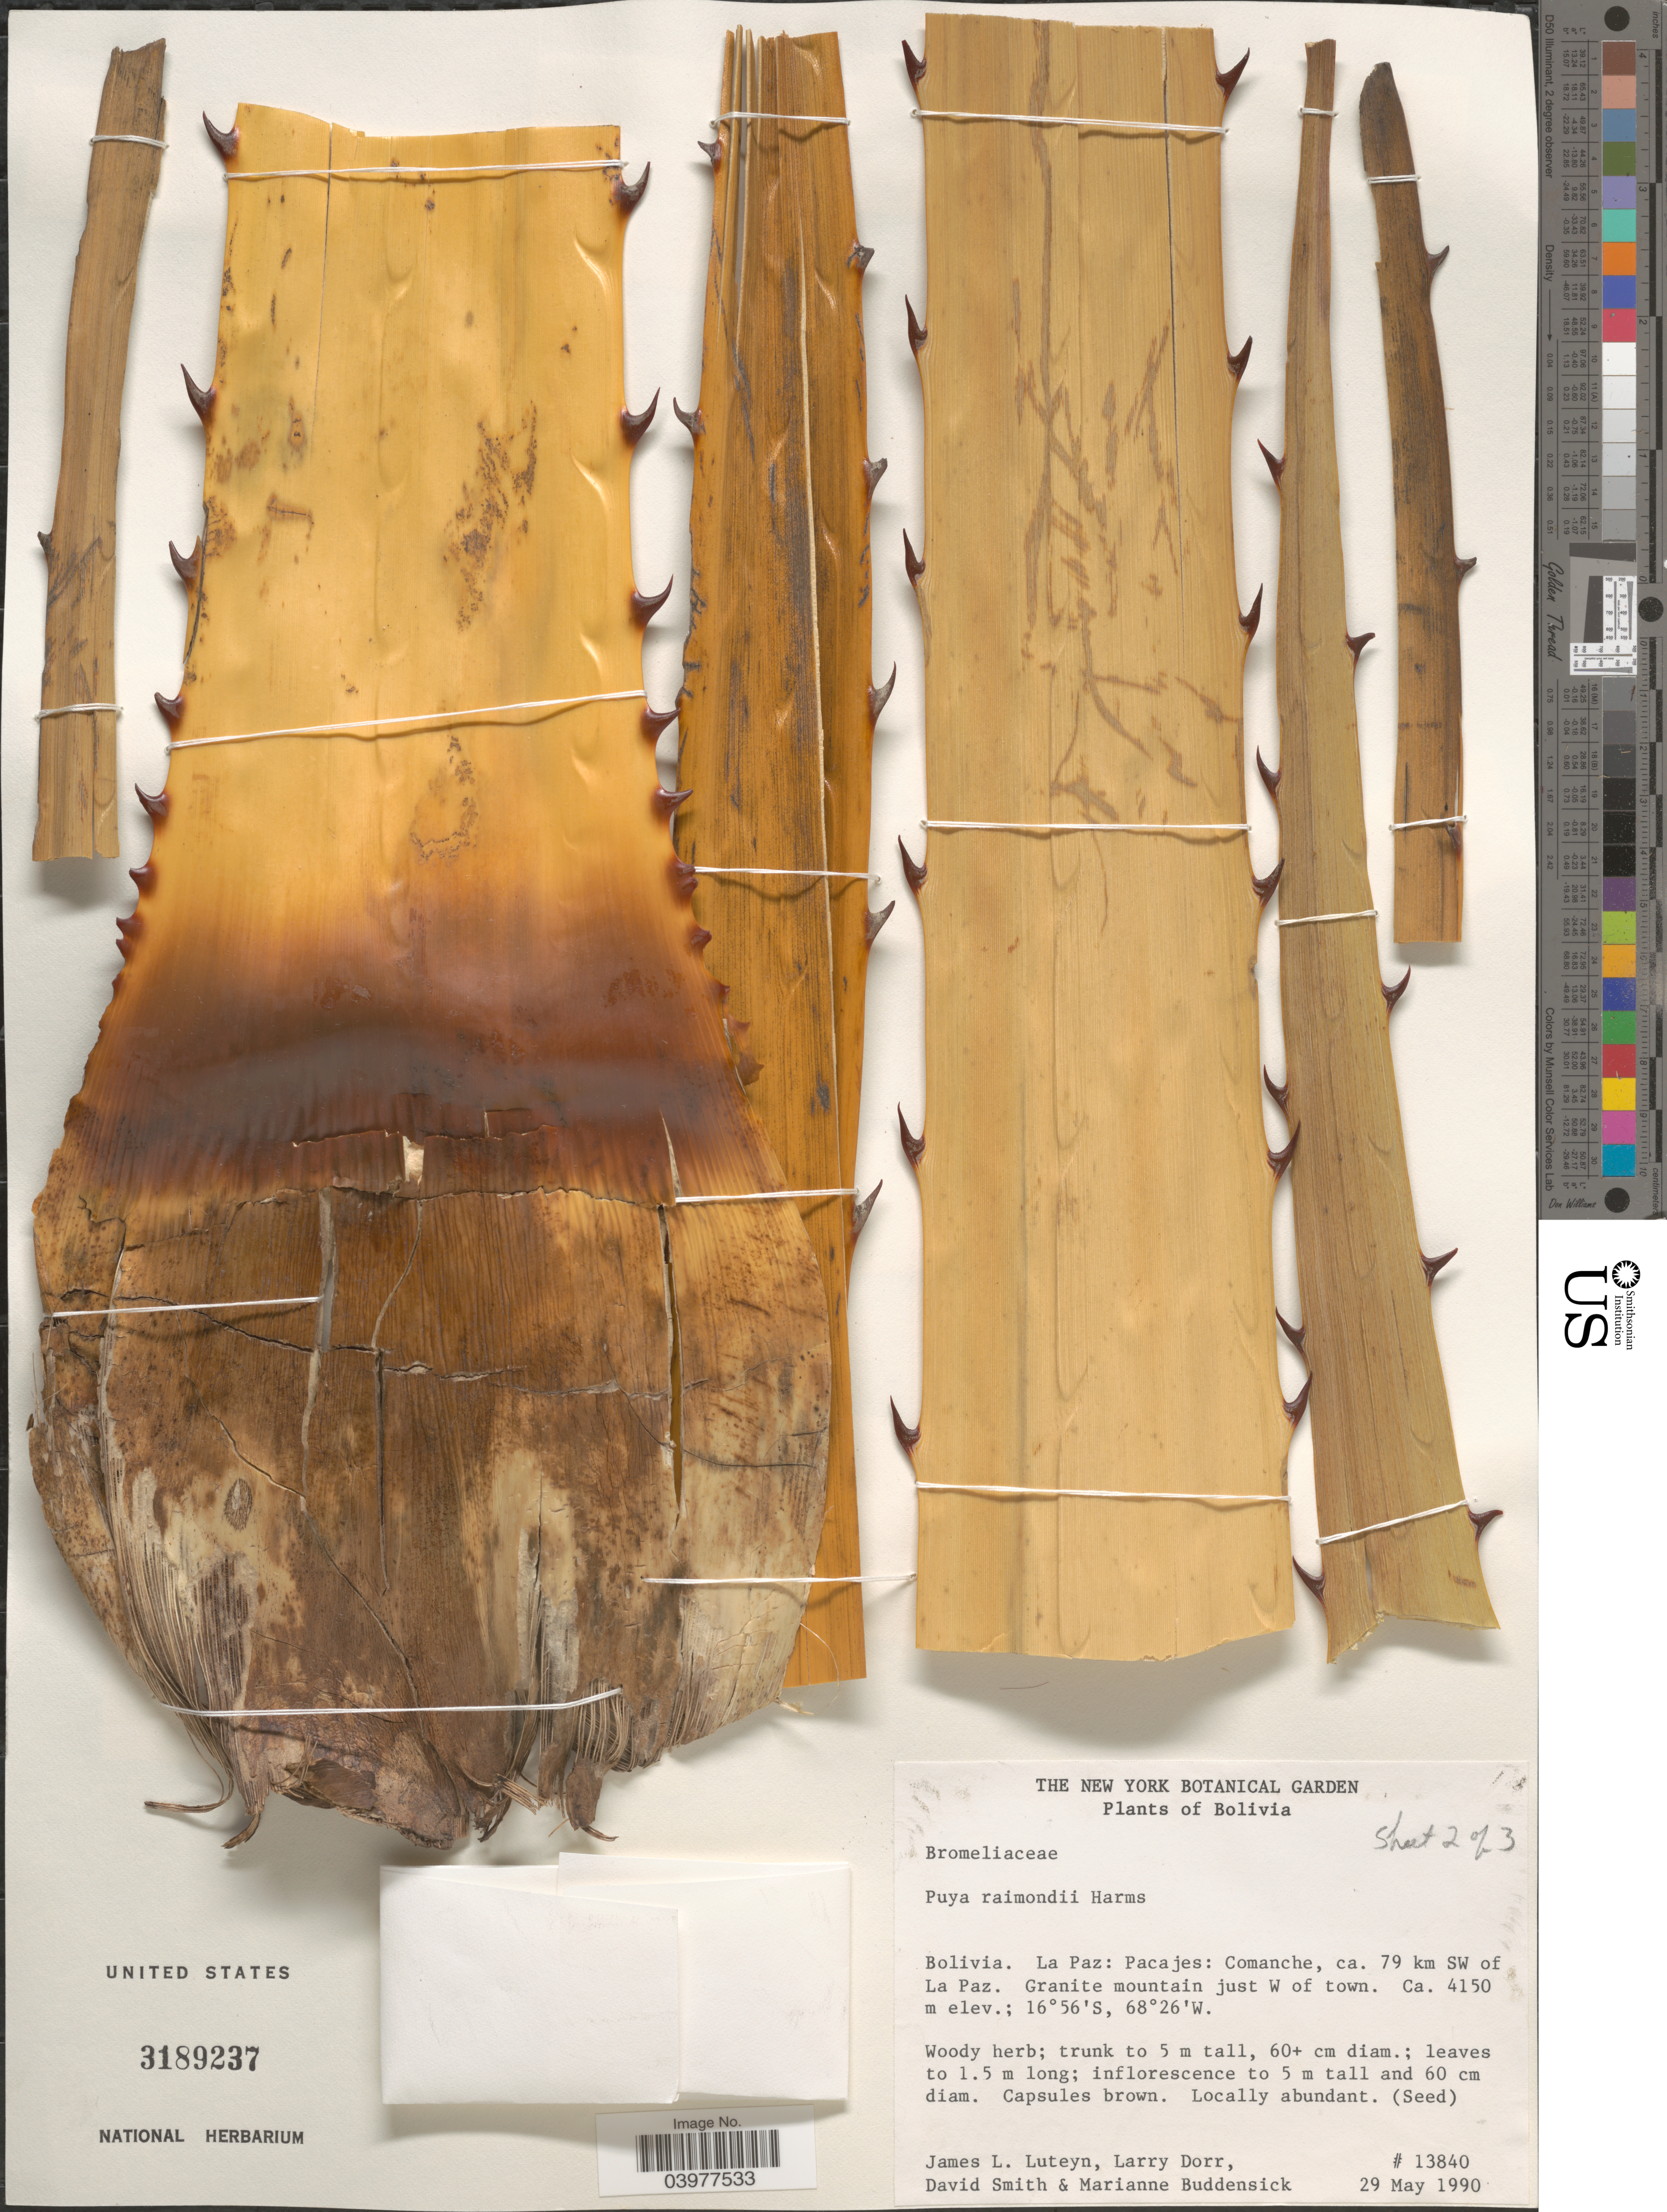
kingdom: Plantae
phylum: Tracheophyta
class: Liliopsida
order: Poales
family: Bromeliaceae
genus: Puya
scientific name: Puya raimondii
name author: Harms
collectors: J. L. Luteyn, L. J. Dorr, D. C. Smith & M. Buddensick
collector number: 13840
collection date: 1990-05-29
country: Bolivia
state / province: La Paz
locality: Pacajes: Comanche, ca. 79 km SW of La Paz. Granite mountain just W of town.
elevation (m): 4150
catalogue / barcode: US 3189237